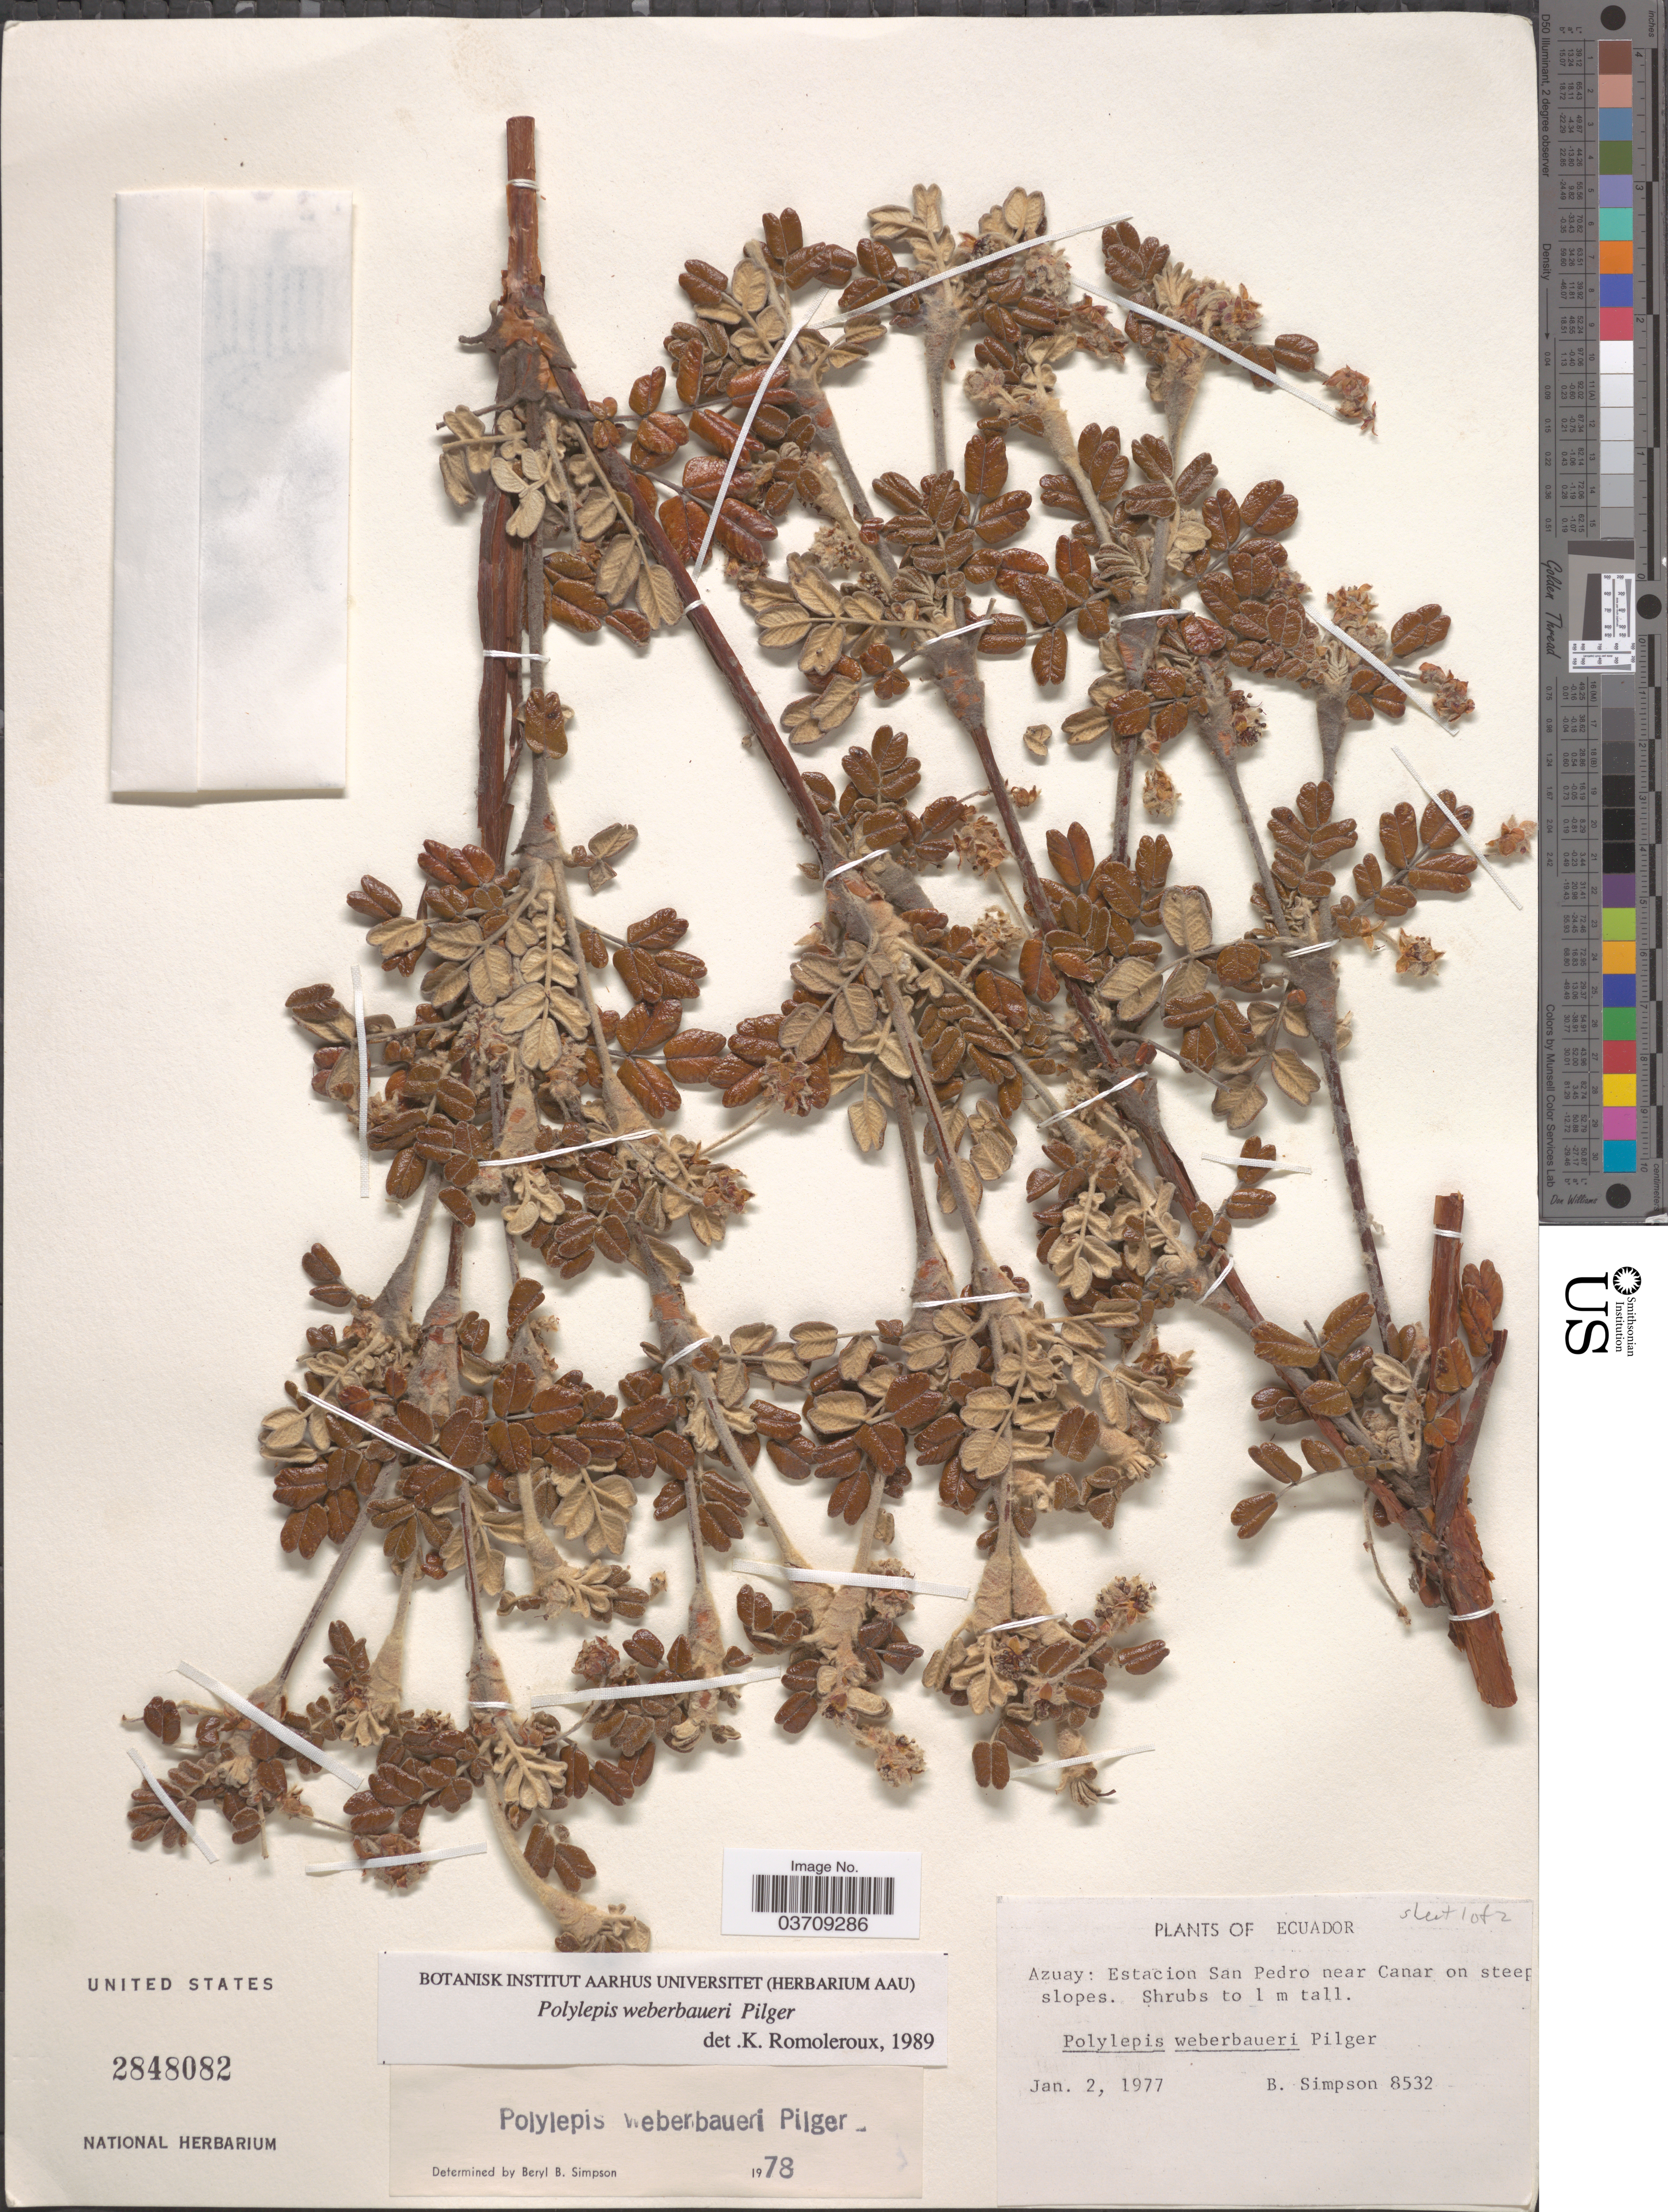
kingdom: Plantae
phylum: Tracheophyta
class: Magnoliopsida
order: Rosales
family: Rosaceae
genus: Polylepis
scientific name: Polylepis weberbaueri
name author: Pilg.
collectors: B. Simpson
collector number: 8532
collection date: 1977-01-02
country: Ecuador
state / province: Azuay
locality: Estacion San Pedro near Canar on steep slopes.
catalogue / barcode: US 2848082